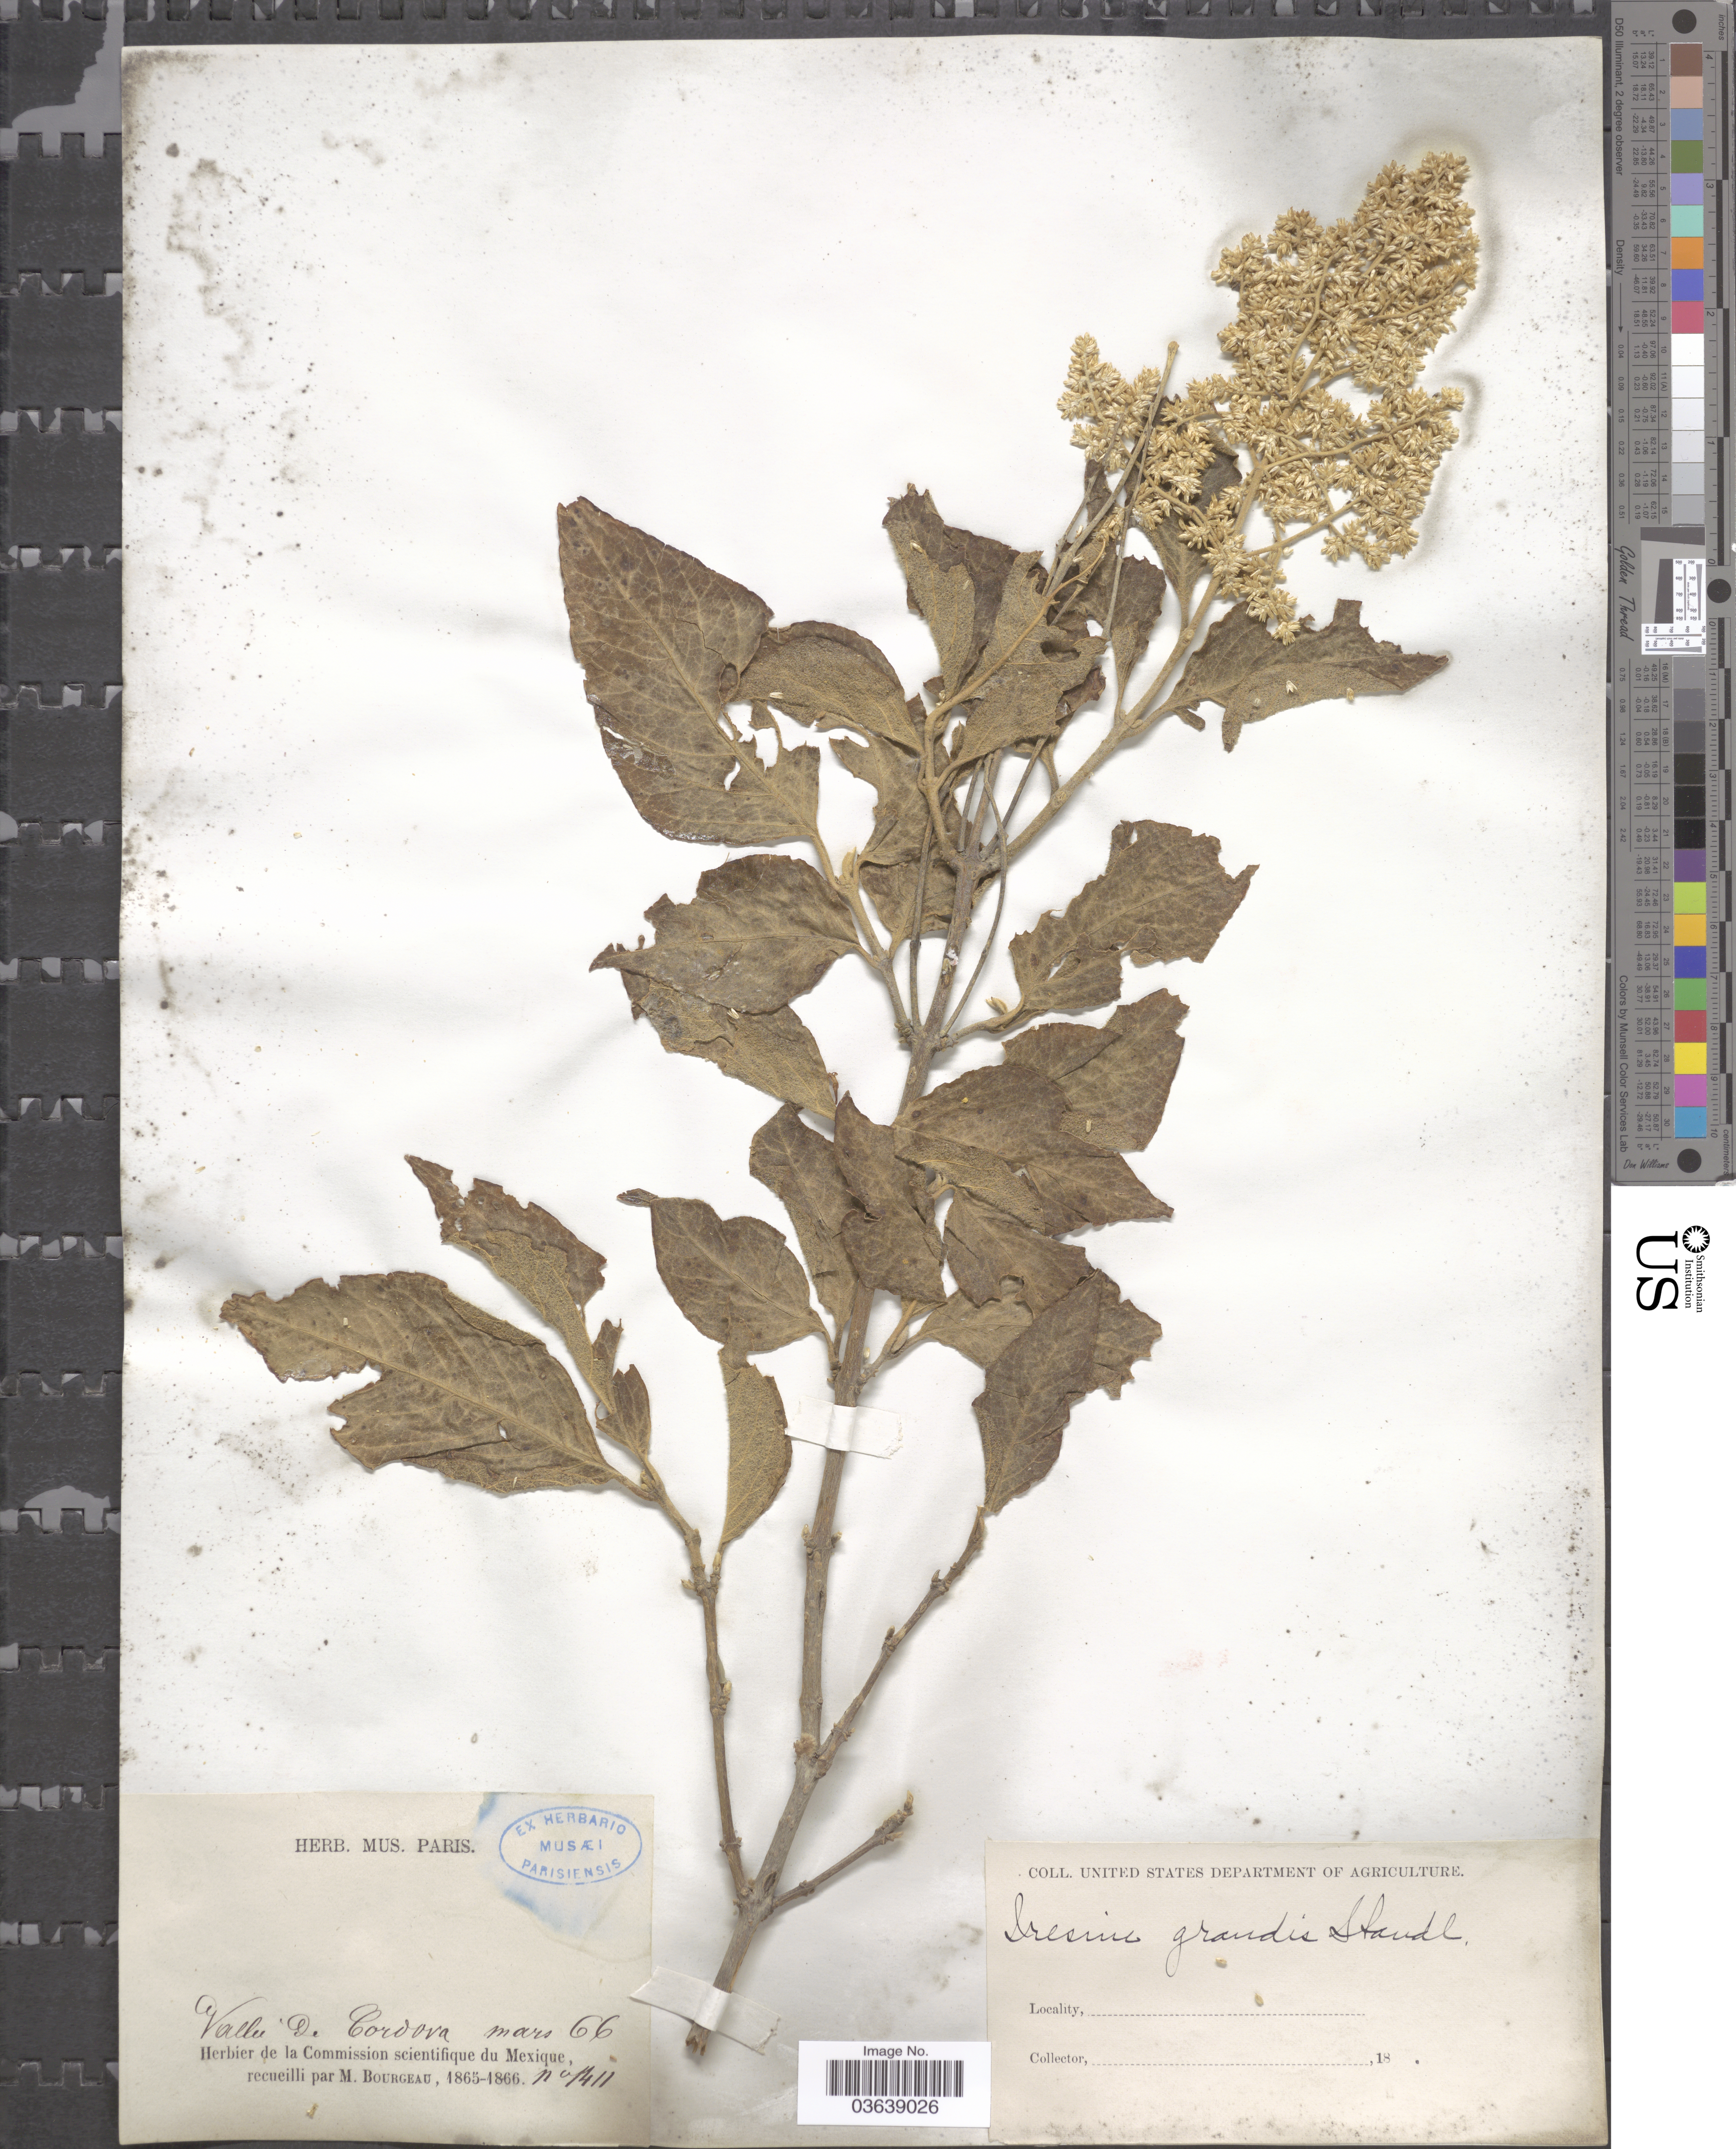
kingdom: Plantae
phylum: Tracheophyta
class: Magnoliopsida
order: Caryophyllales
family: Amaranthaceae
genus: Iresine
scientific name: Iresine grandis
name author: Standl.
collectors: M. Bourgeau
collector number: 1411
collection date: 1866-03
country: Mexico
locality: Vallee de Cordova.